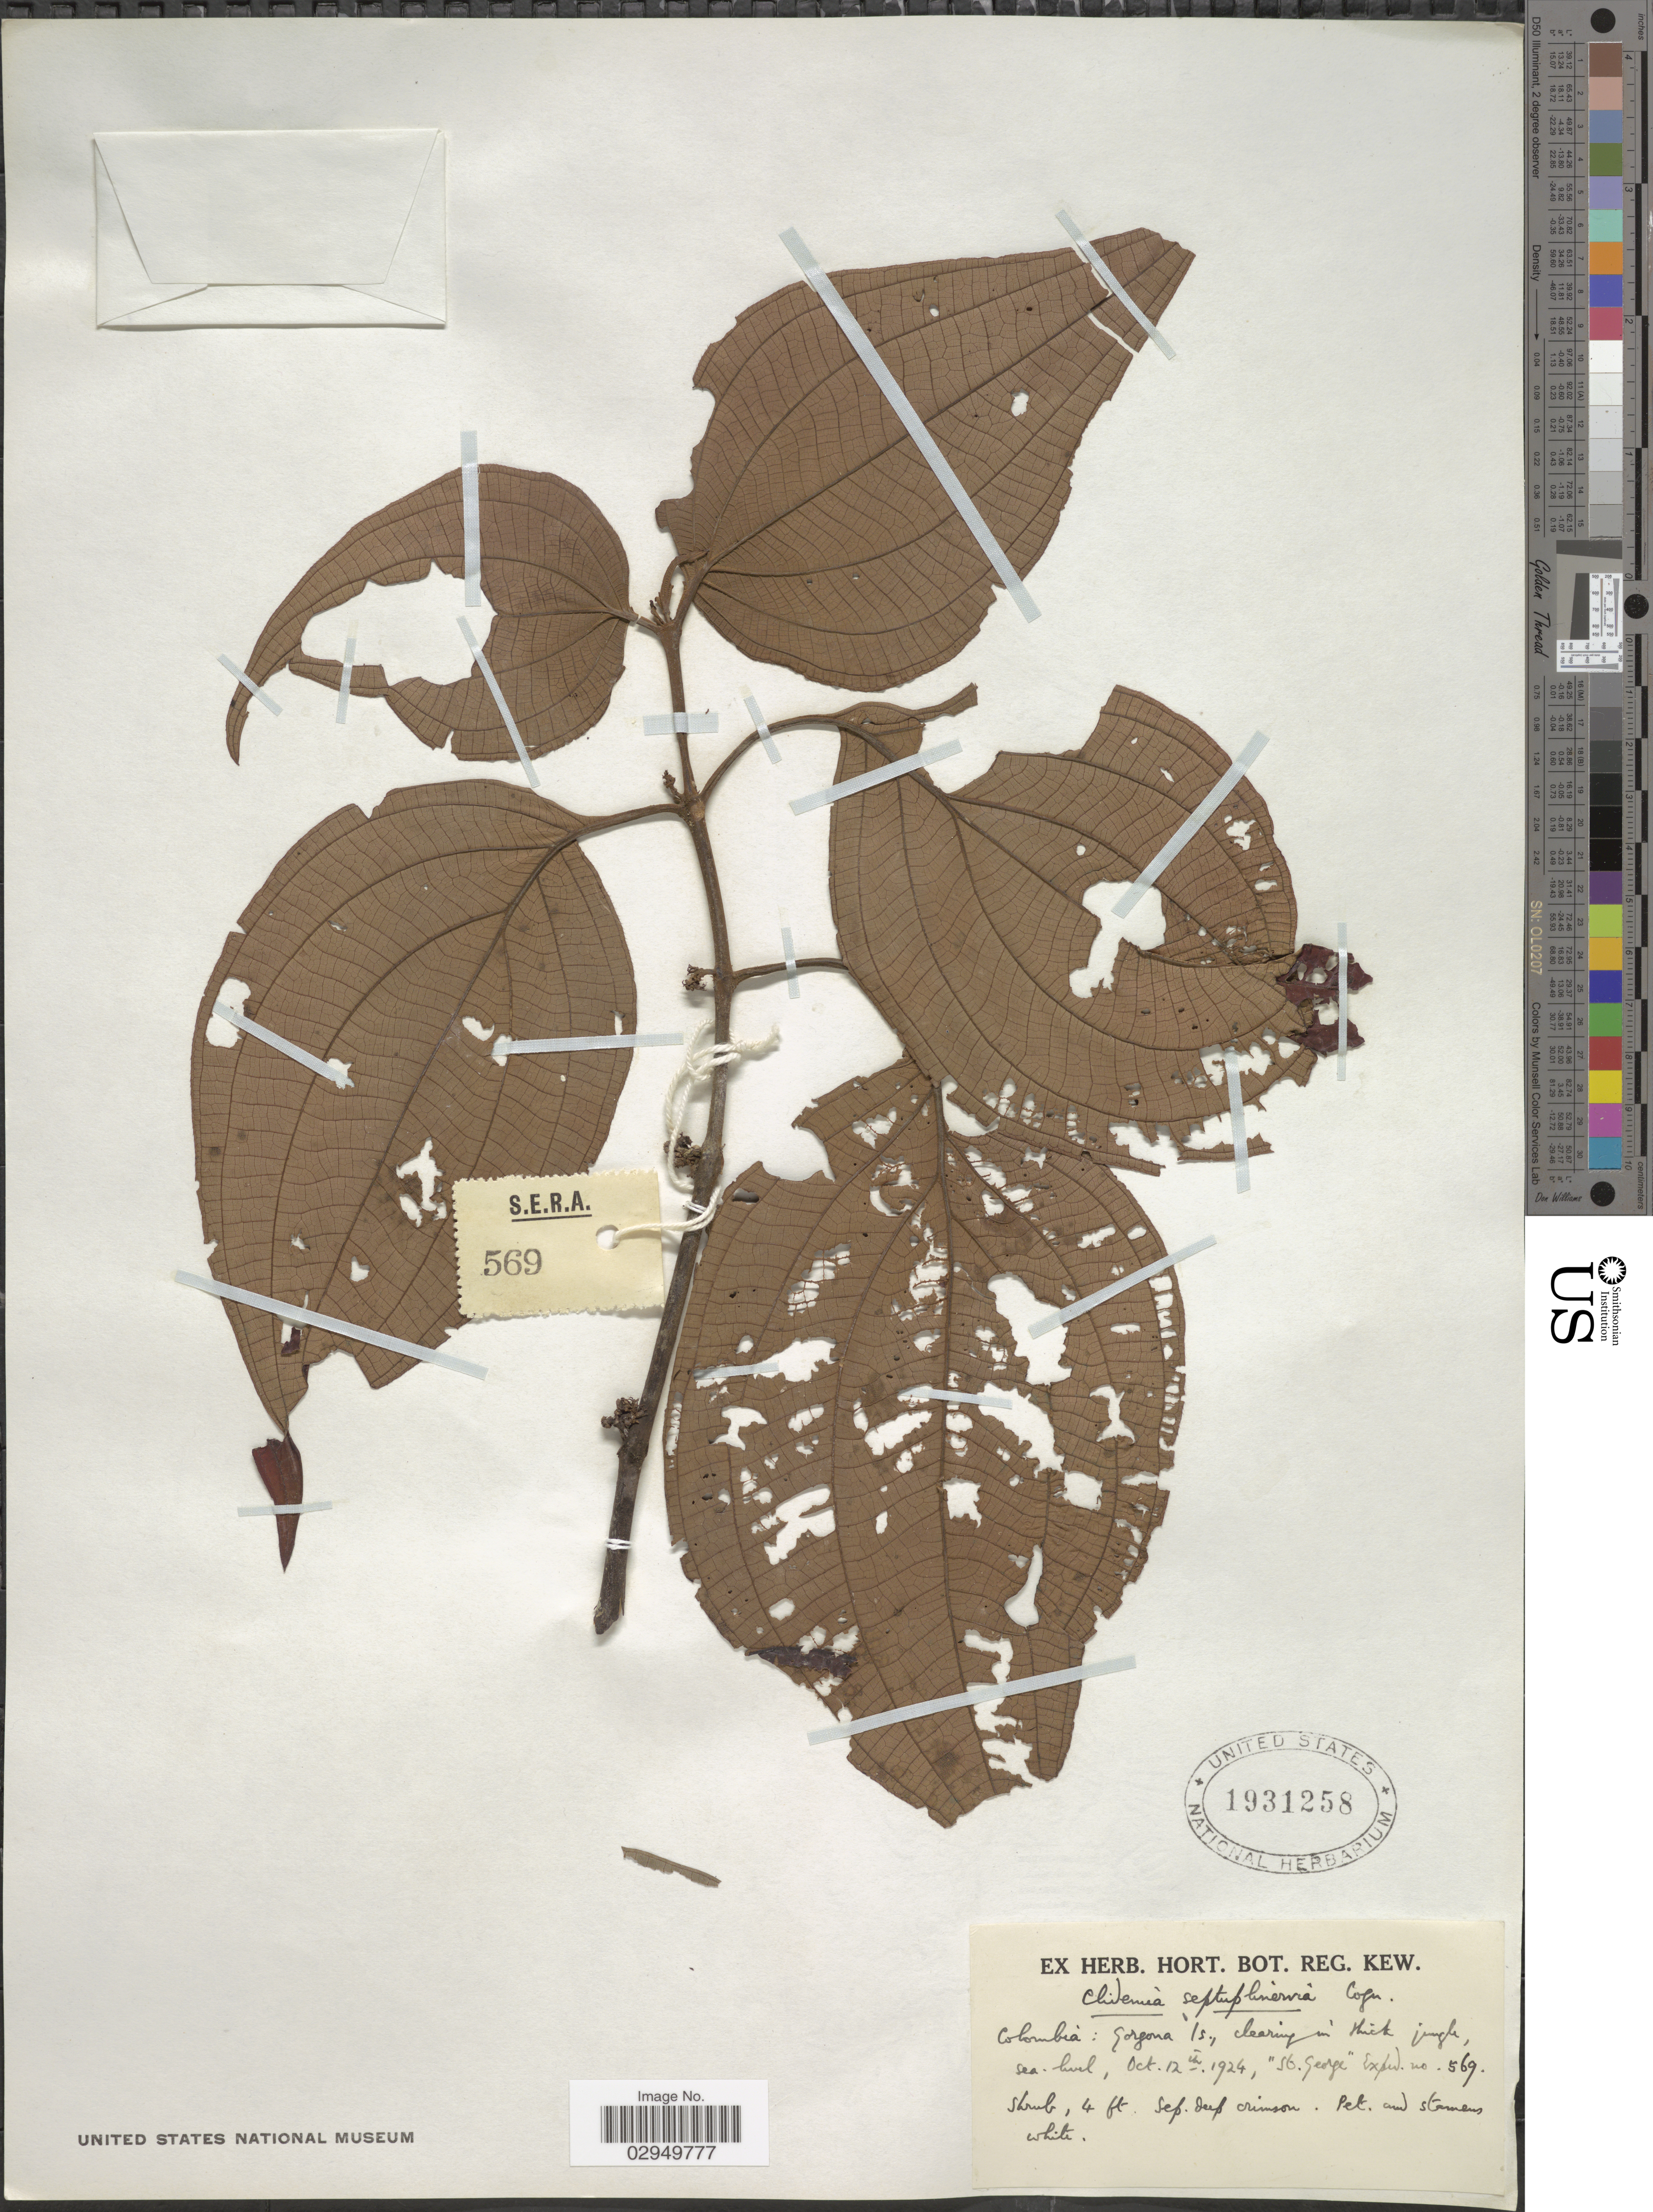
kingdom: Plantae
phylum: Tracheophyta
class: Magnoliopsida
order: Myrtales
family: Melastomataceae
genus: Clidemia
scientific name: Clidemia septuplinervia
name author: Cogn.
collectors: St. George Exped.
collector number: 569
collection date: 1924-10-12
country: Colombia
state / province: Cauca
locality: Gorgona Is.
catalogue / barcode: US 1931258